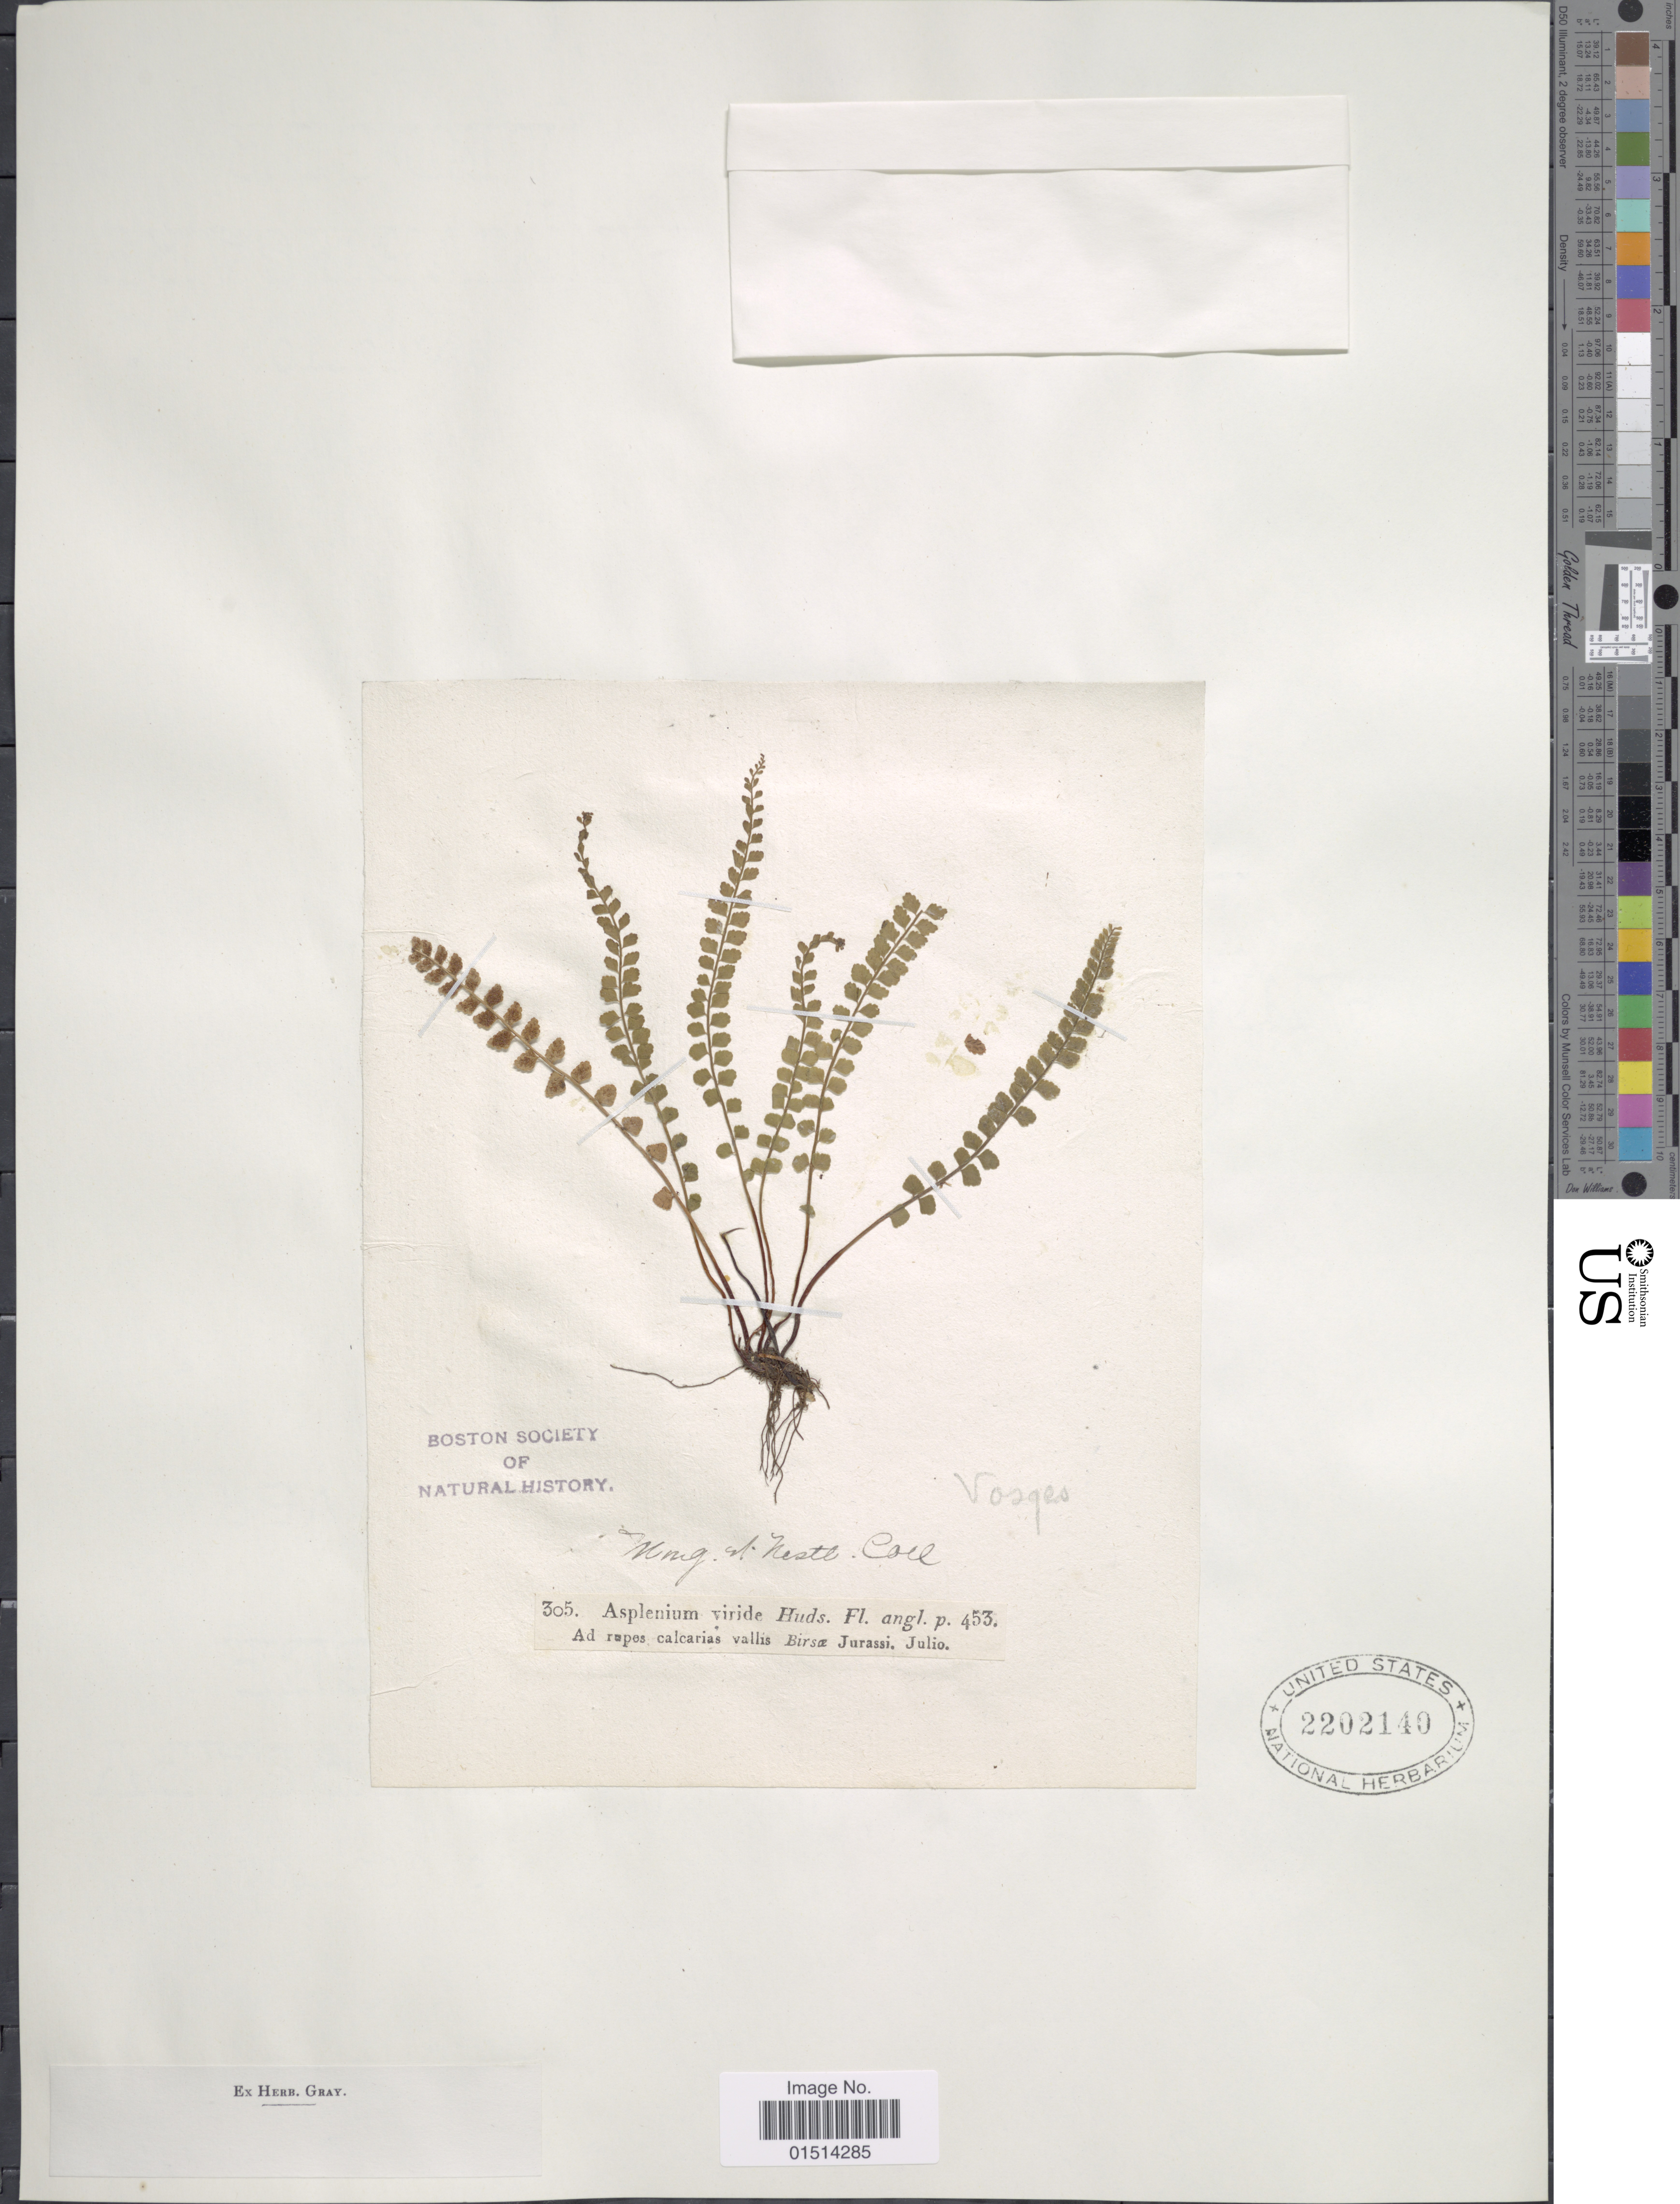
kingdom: Plantae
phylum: Tracheophyta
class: Polypodiopsida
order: Polypodiales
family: Aspleniaceae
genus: Asplenium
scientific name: Asplenium viride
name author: Huds.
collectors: Collector illegible & Nestl.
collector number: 305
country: Switzerland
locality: Ad rapes calcarias vallis Birsa Jurassi, Vosges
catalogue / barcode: US 2202140